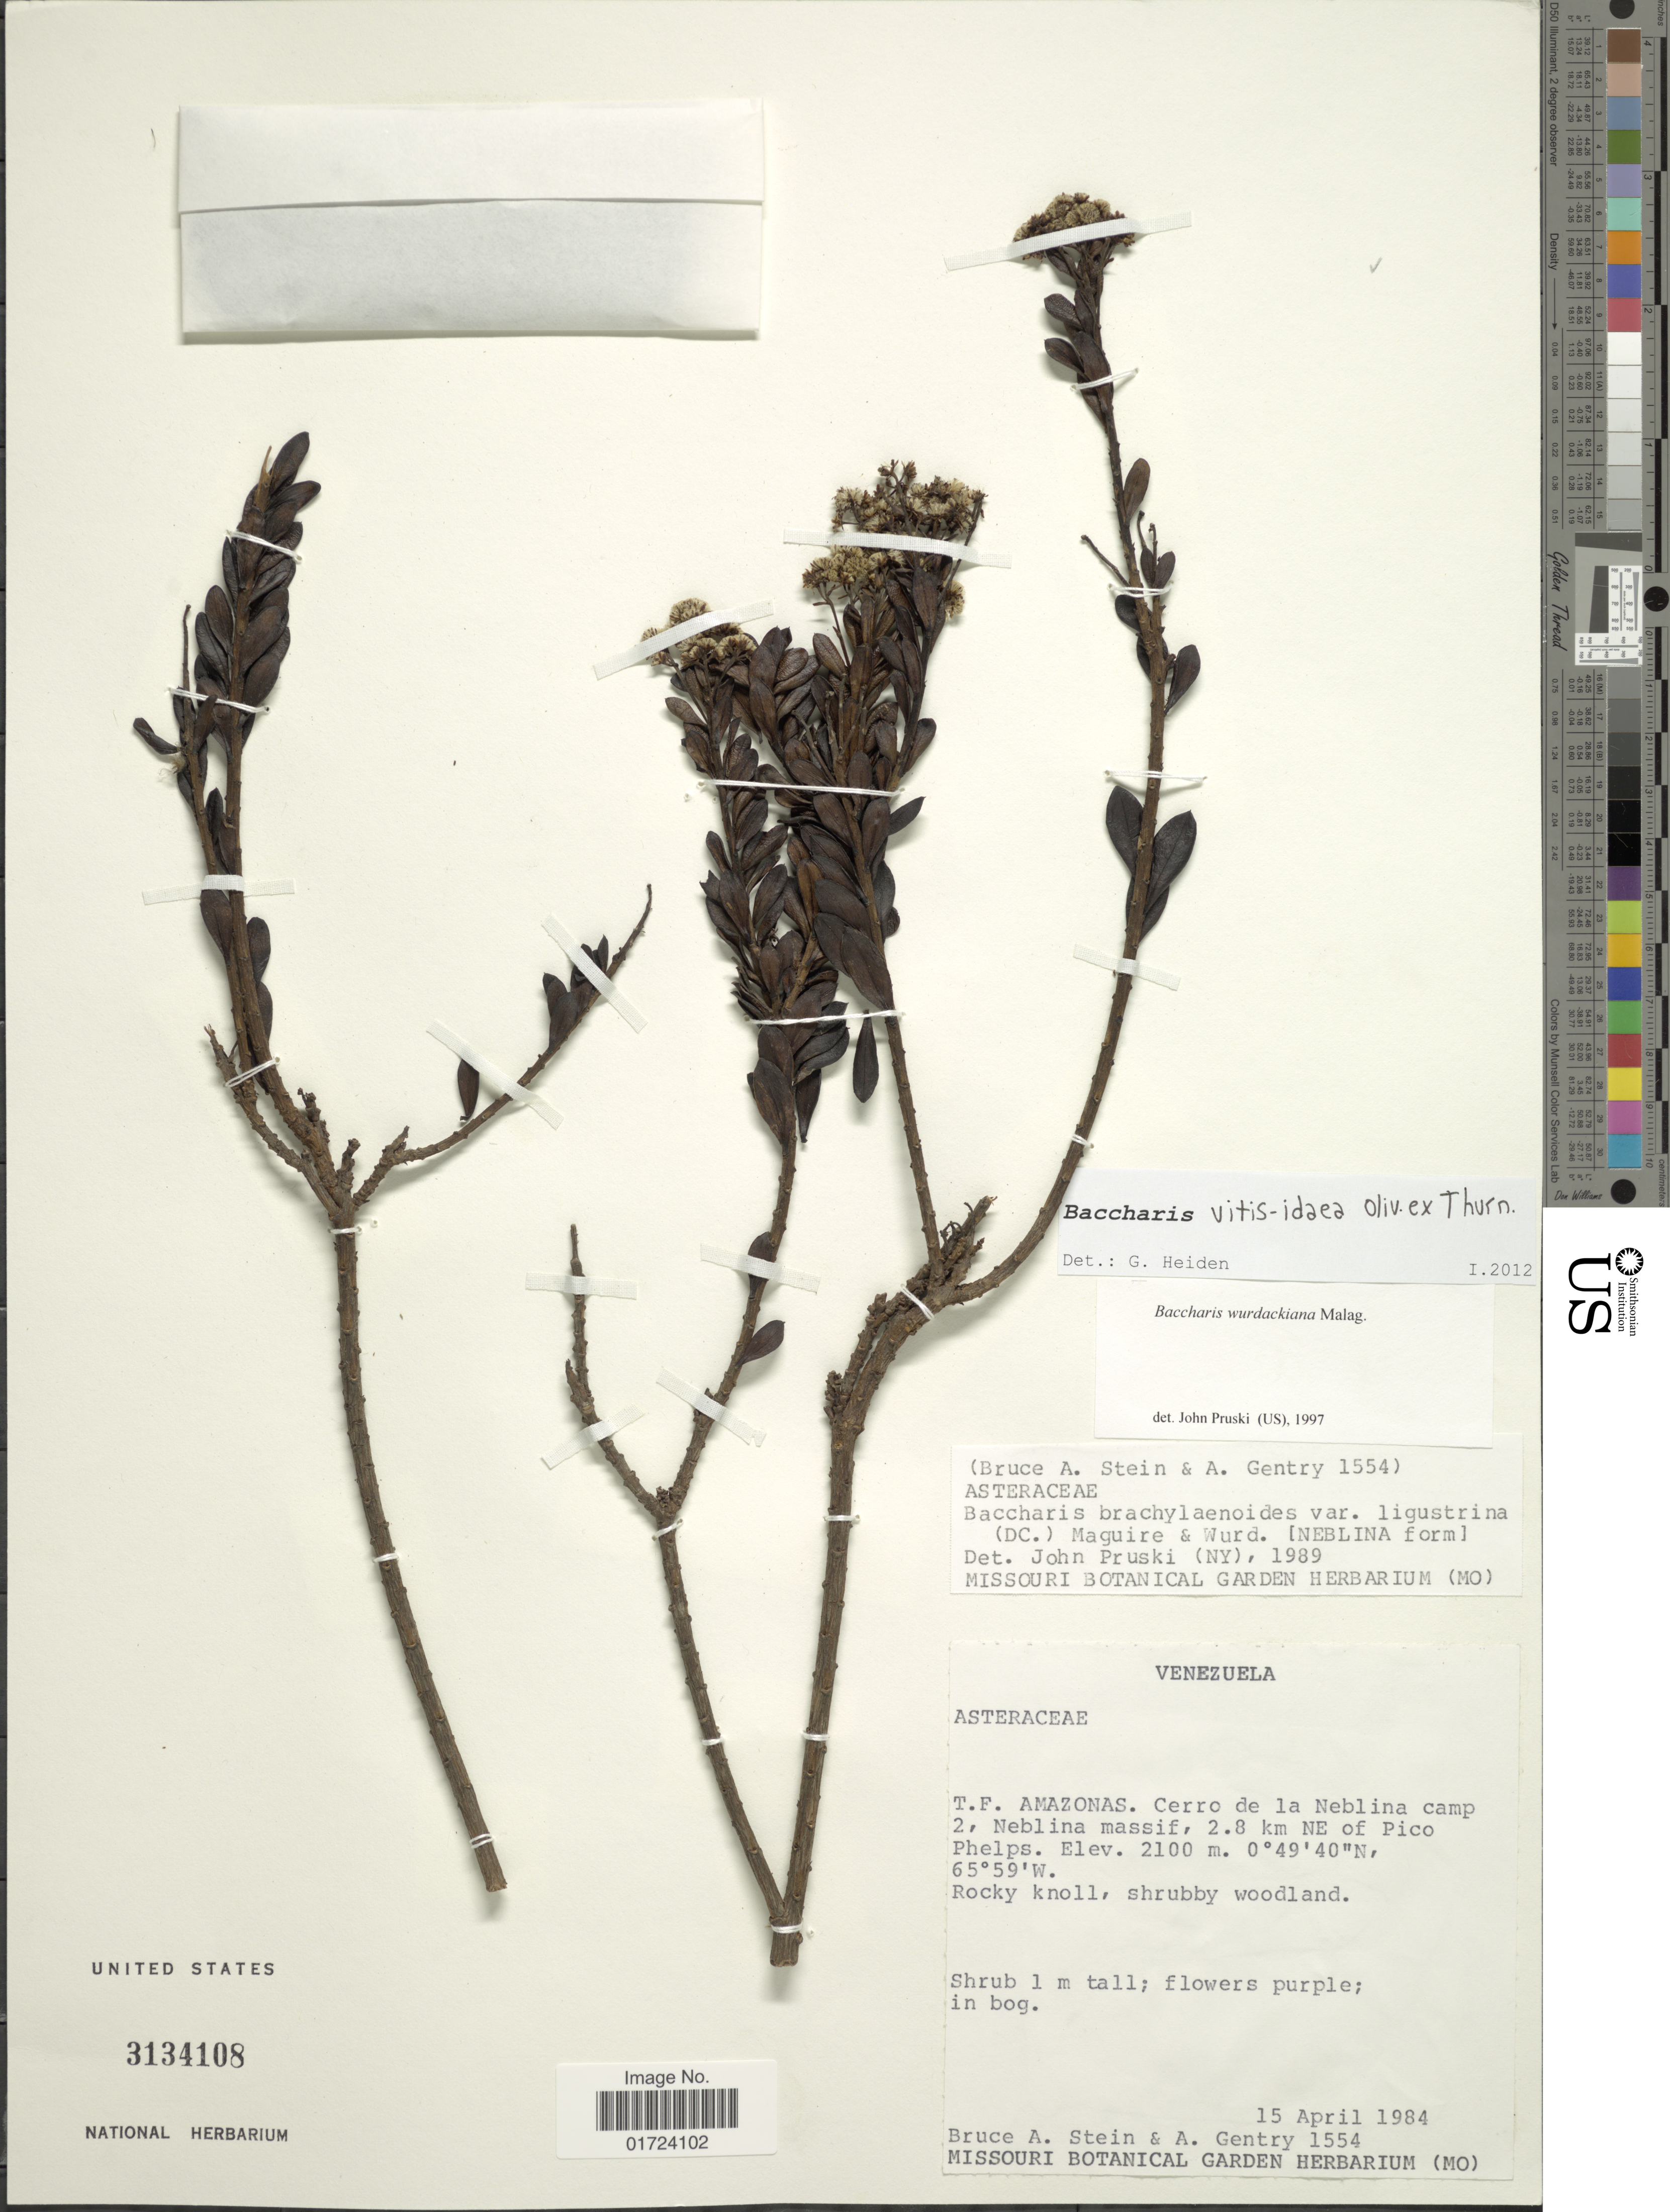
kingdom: Plantae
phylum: Tracheophyta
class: Magnoliopsida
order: Asterales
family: Asteraceae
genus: Baccharis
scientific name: Baccharis vitis-idaea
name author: Oliv. ex Thurn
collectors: B. A. Stein & A. H. Gentry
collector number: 1554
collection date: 1984-04-15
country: Venezuela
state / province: Amazonas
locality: T.F. Amazonas, Cerro de la Neblina camp 2, Neblina massif, 2.8 km NE of Pico Phelps.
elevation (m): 2100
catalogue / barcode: US 3134108